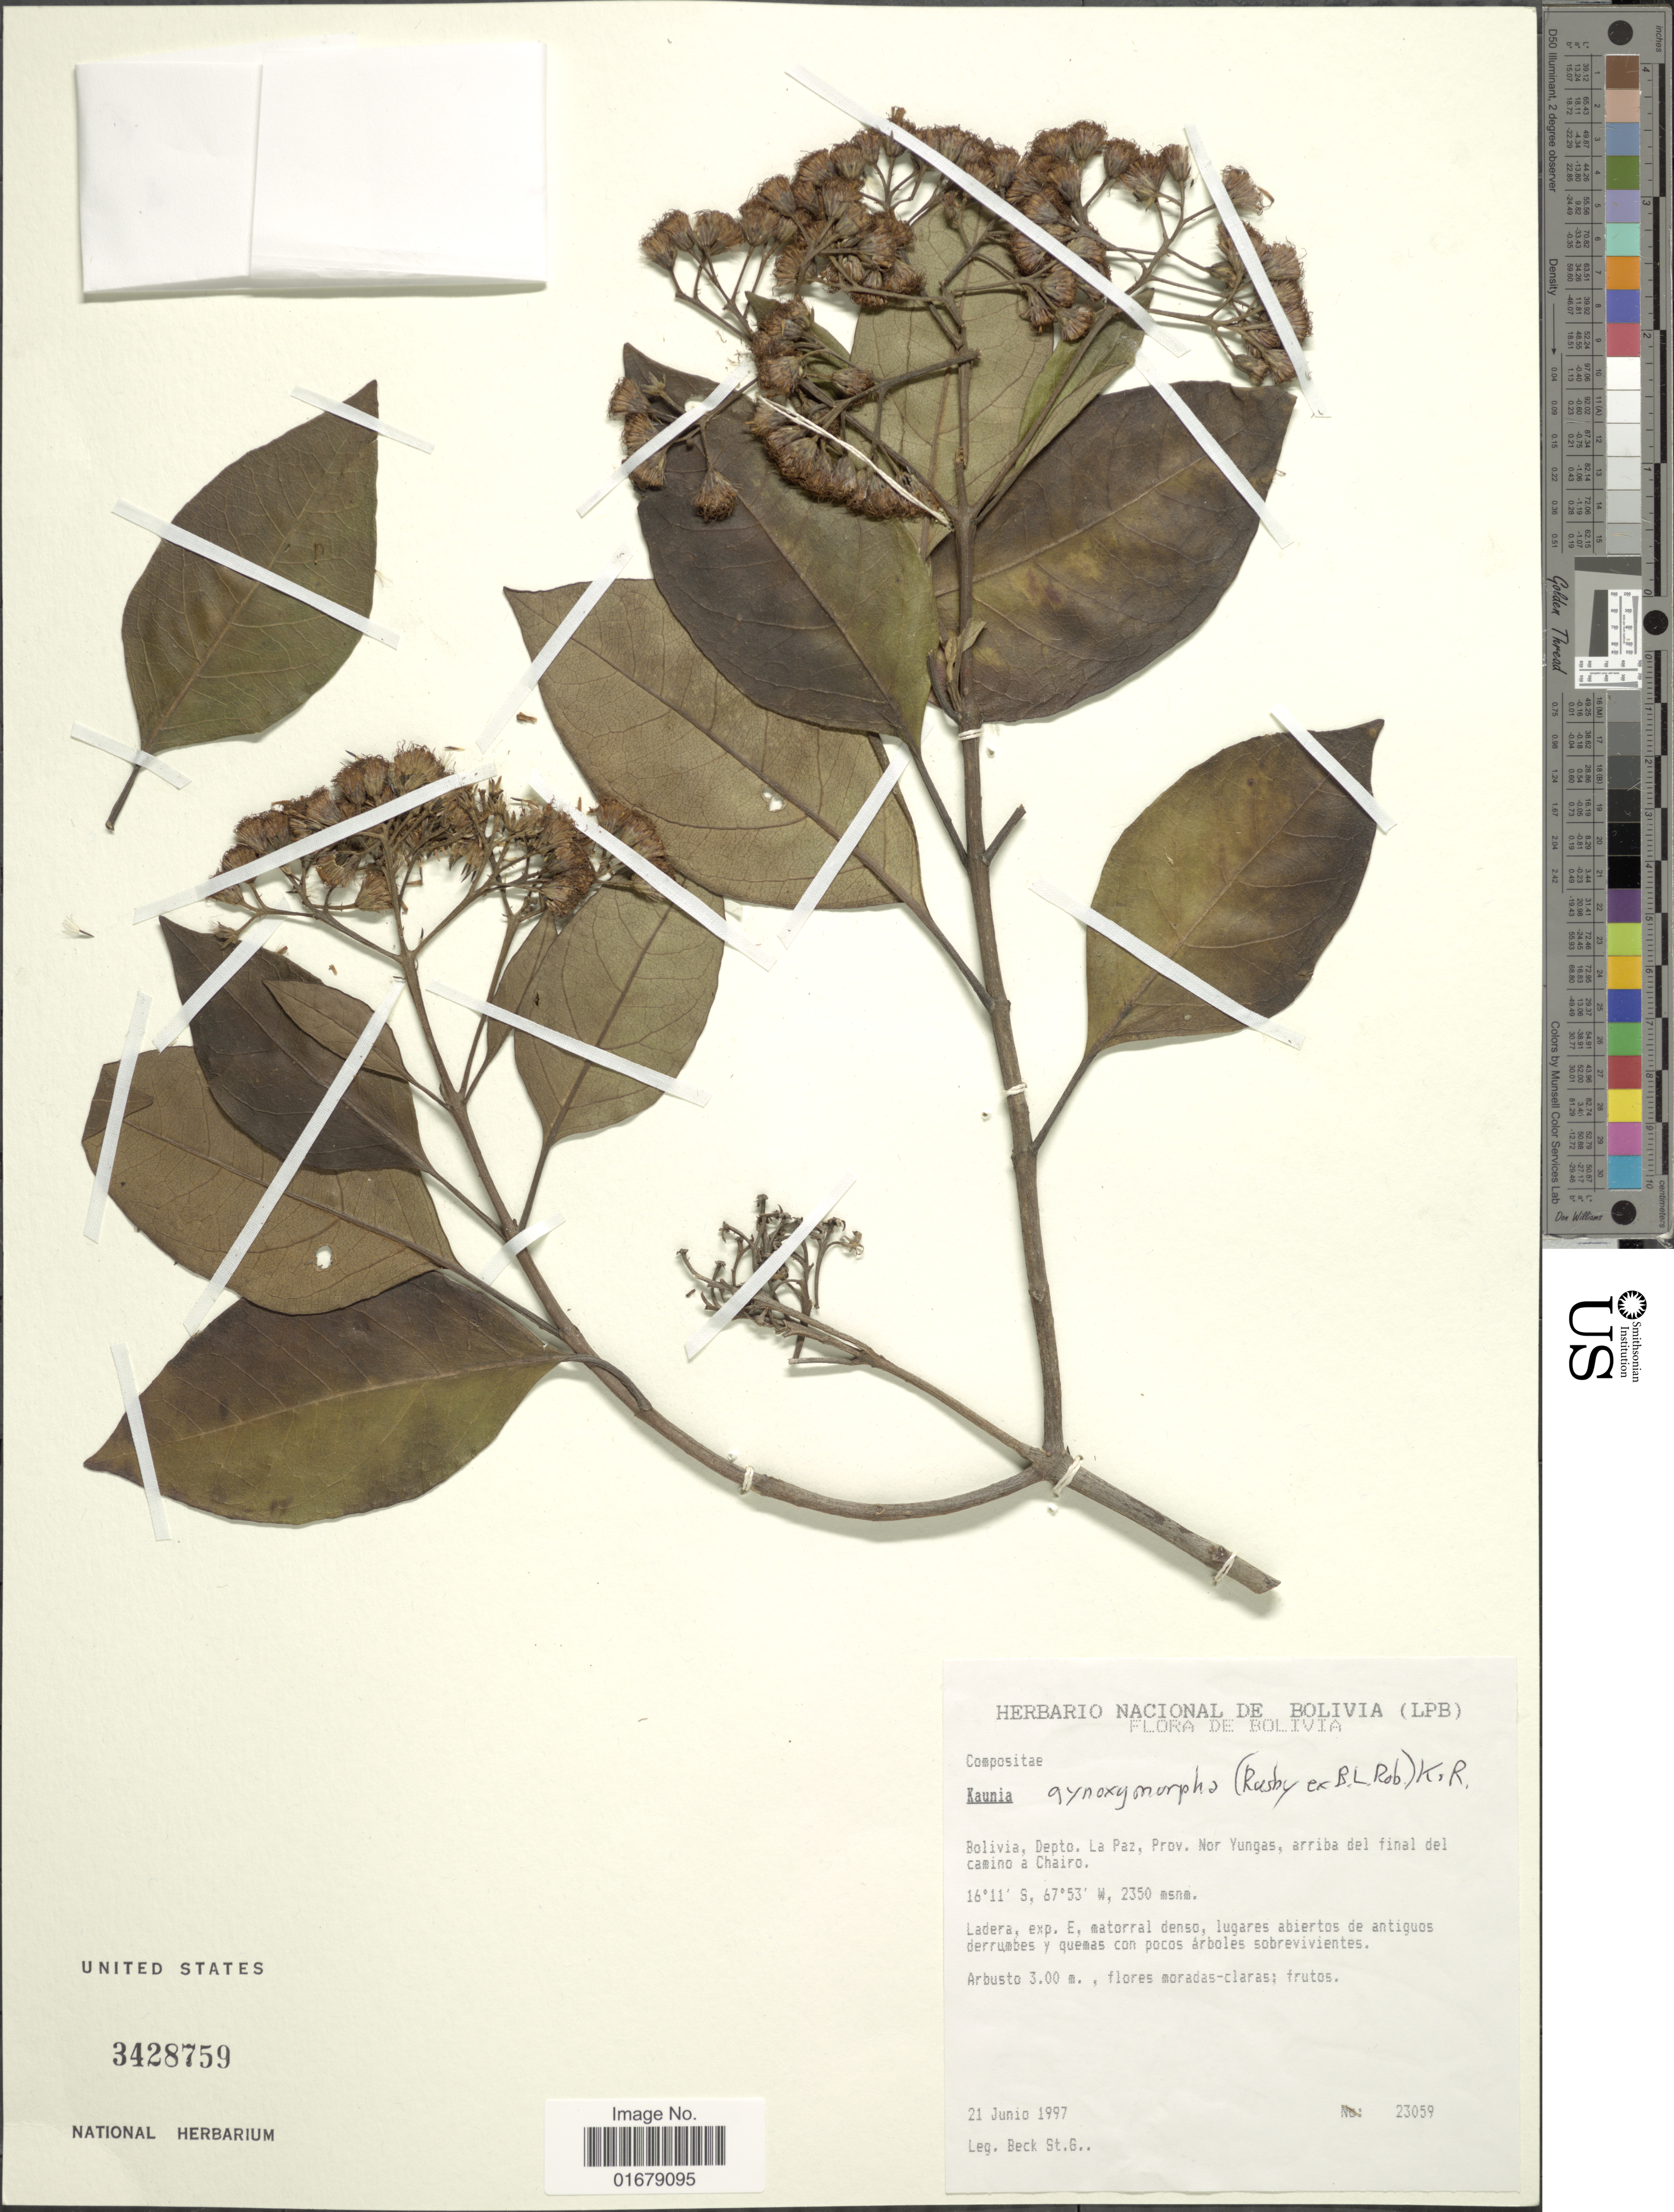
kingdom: Plantae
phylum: Tracheophyta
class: Magnoliopsida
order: Asterales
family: Asteraceae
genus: Kaunia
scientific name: Kaunia gynoximorpha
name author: (Rusby ex B.L. Rob.) R.M. King & H. Rob.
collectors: S. G. Beck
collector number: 23059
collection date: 1997-06-21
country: Bolivia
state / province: La Paz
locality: Bolivia, Depto. La Paz, Prov. Nor Yungas, arriba del final del camino a Chiaro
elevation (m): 2350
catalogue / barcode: US 3428759